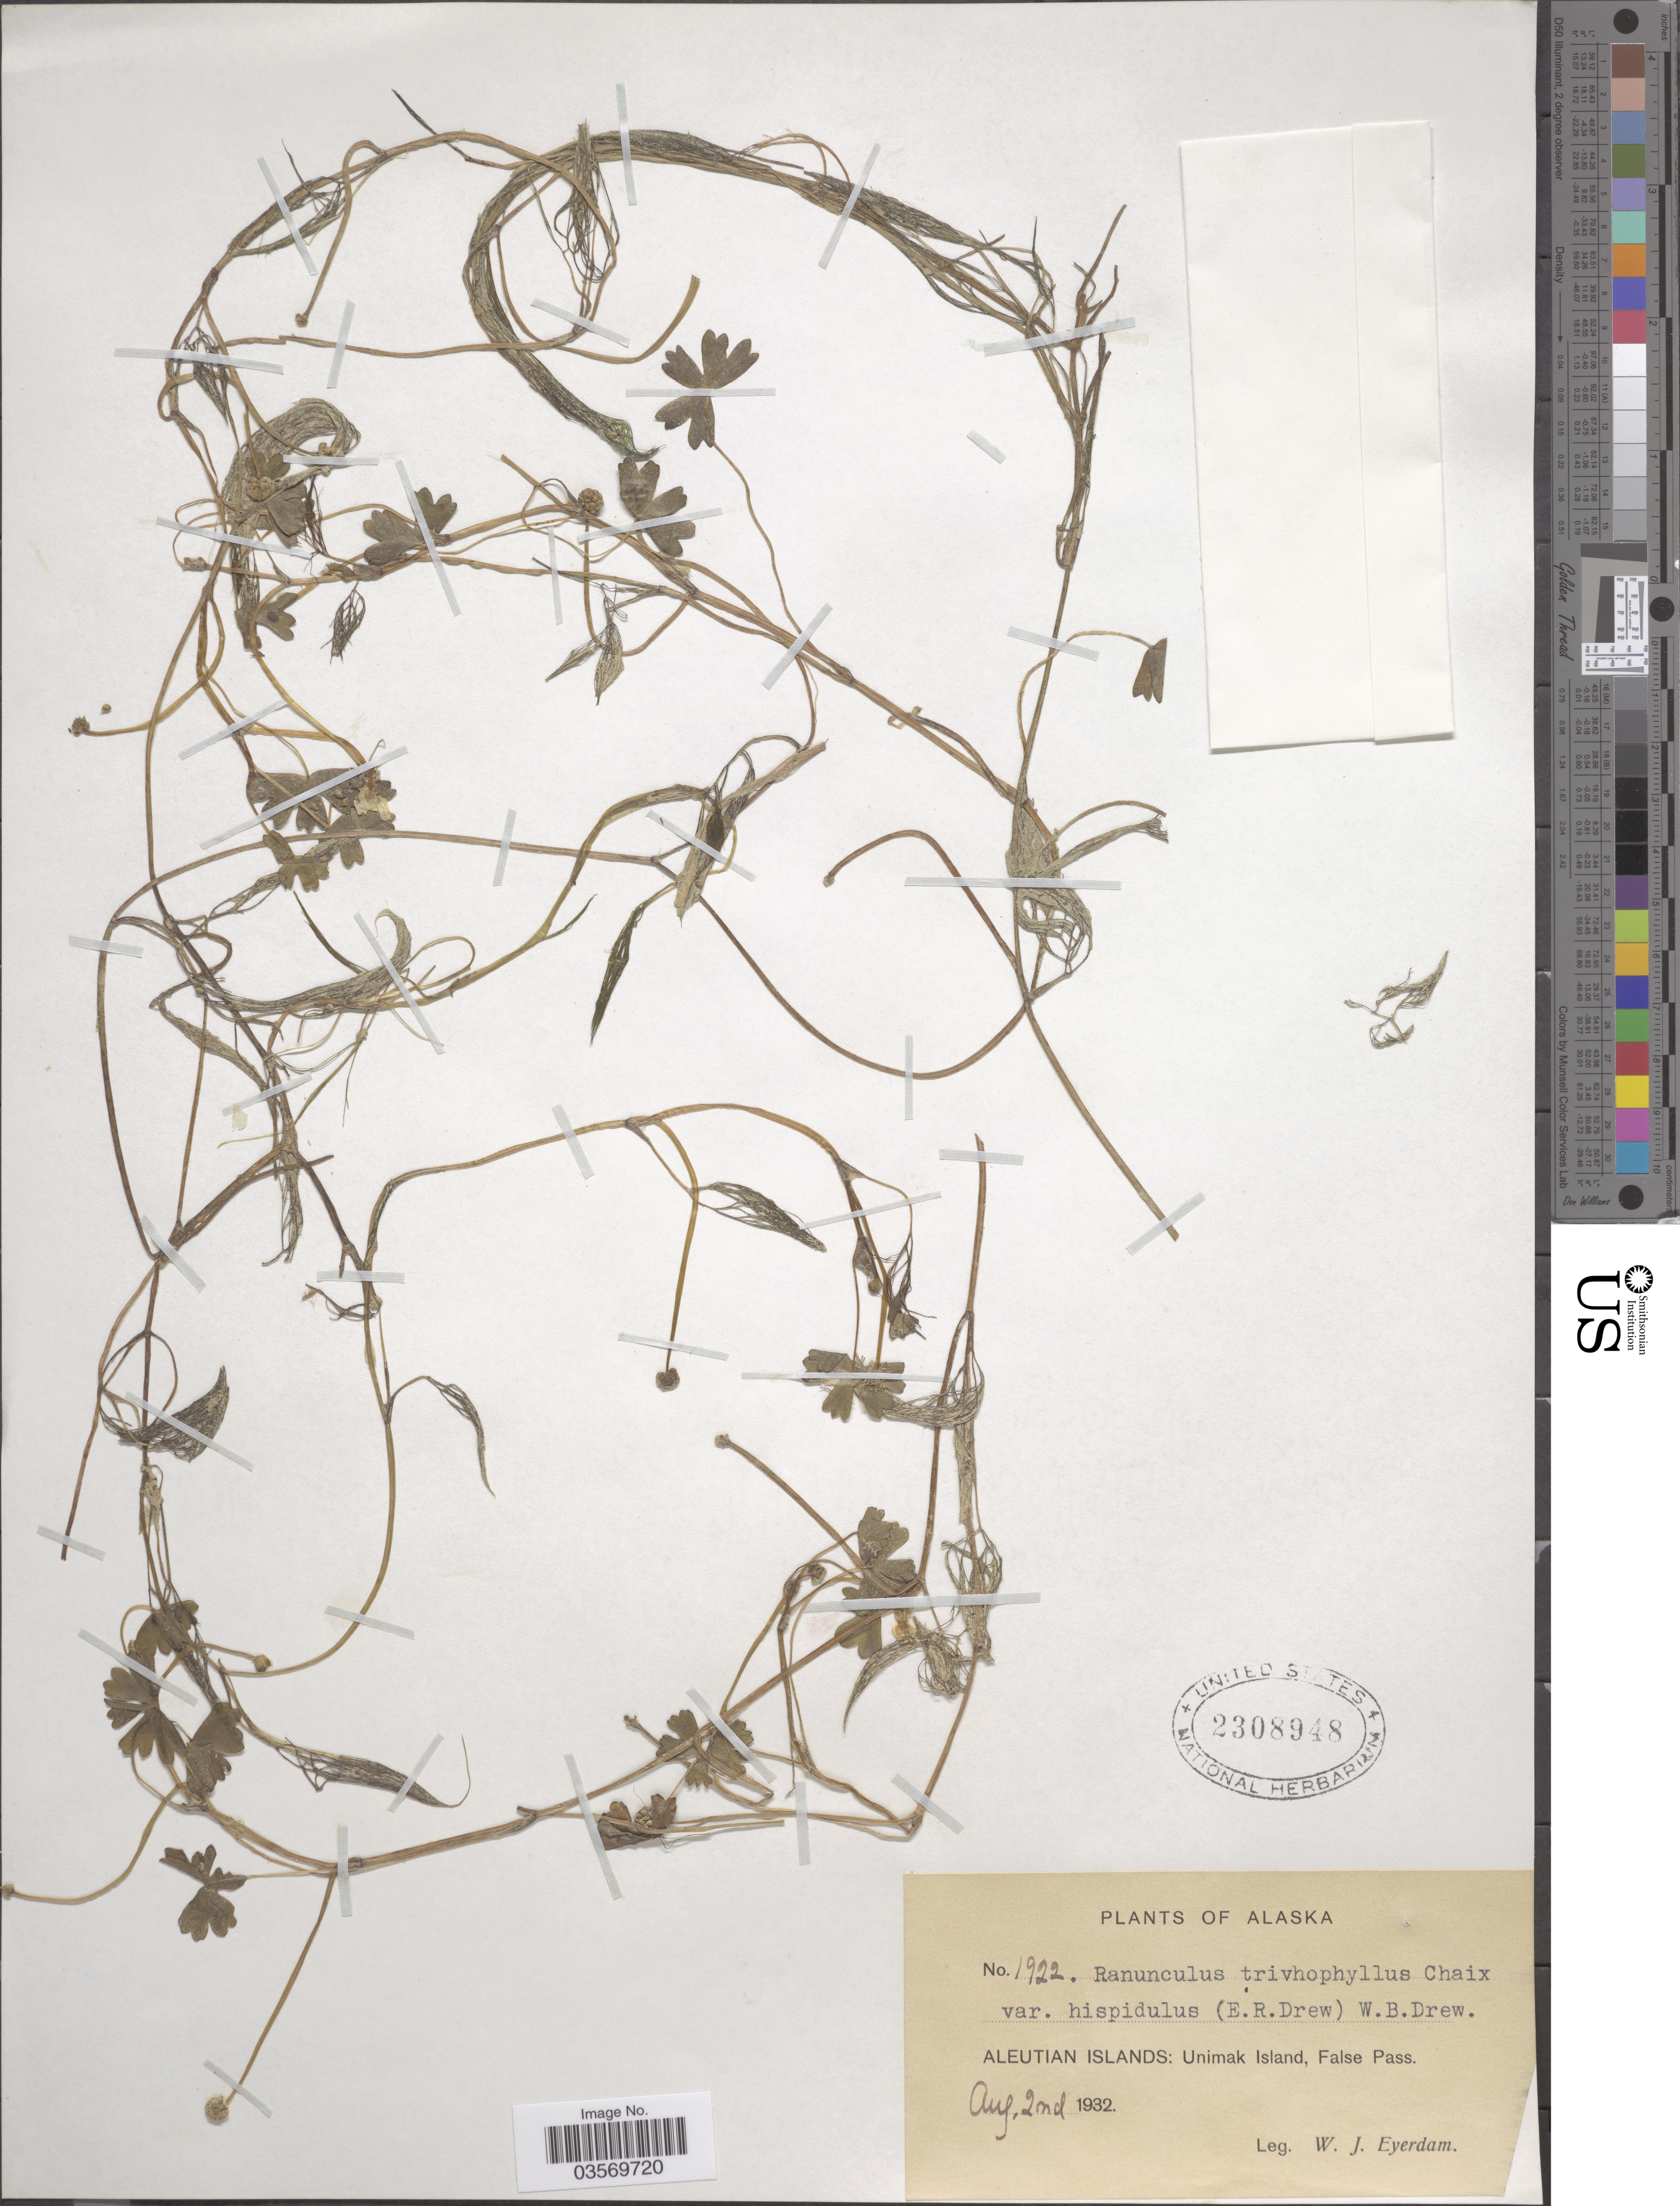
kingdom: Plantae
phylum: Tracheophyta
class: Magnoliopsida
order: Ranunculales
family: Ranunculaceae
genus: Ranunculus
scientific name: Ranunculus mongolicus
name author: (Krylov) Serg.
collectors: W. J. Eyerdam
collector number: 1922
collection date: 1932-08-02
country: United States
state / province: Alaska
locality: Aleutian Islands: Unimak Island, False Pass.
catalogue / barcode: US 2308948